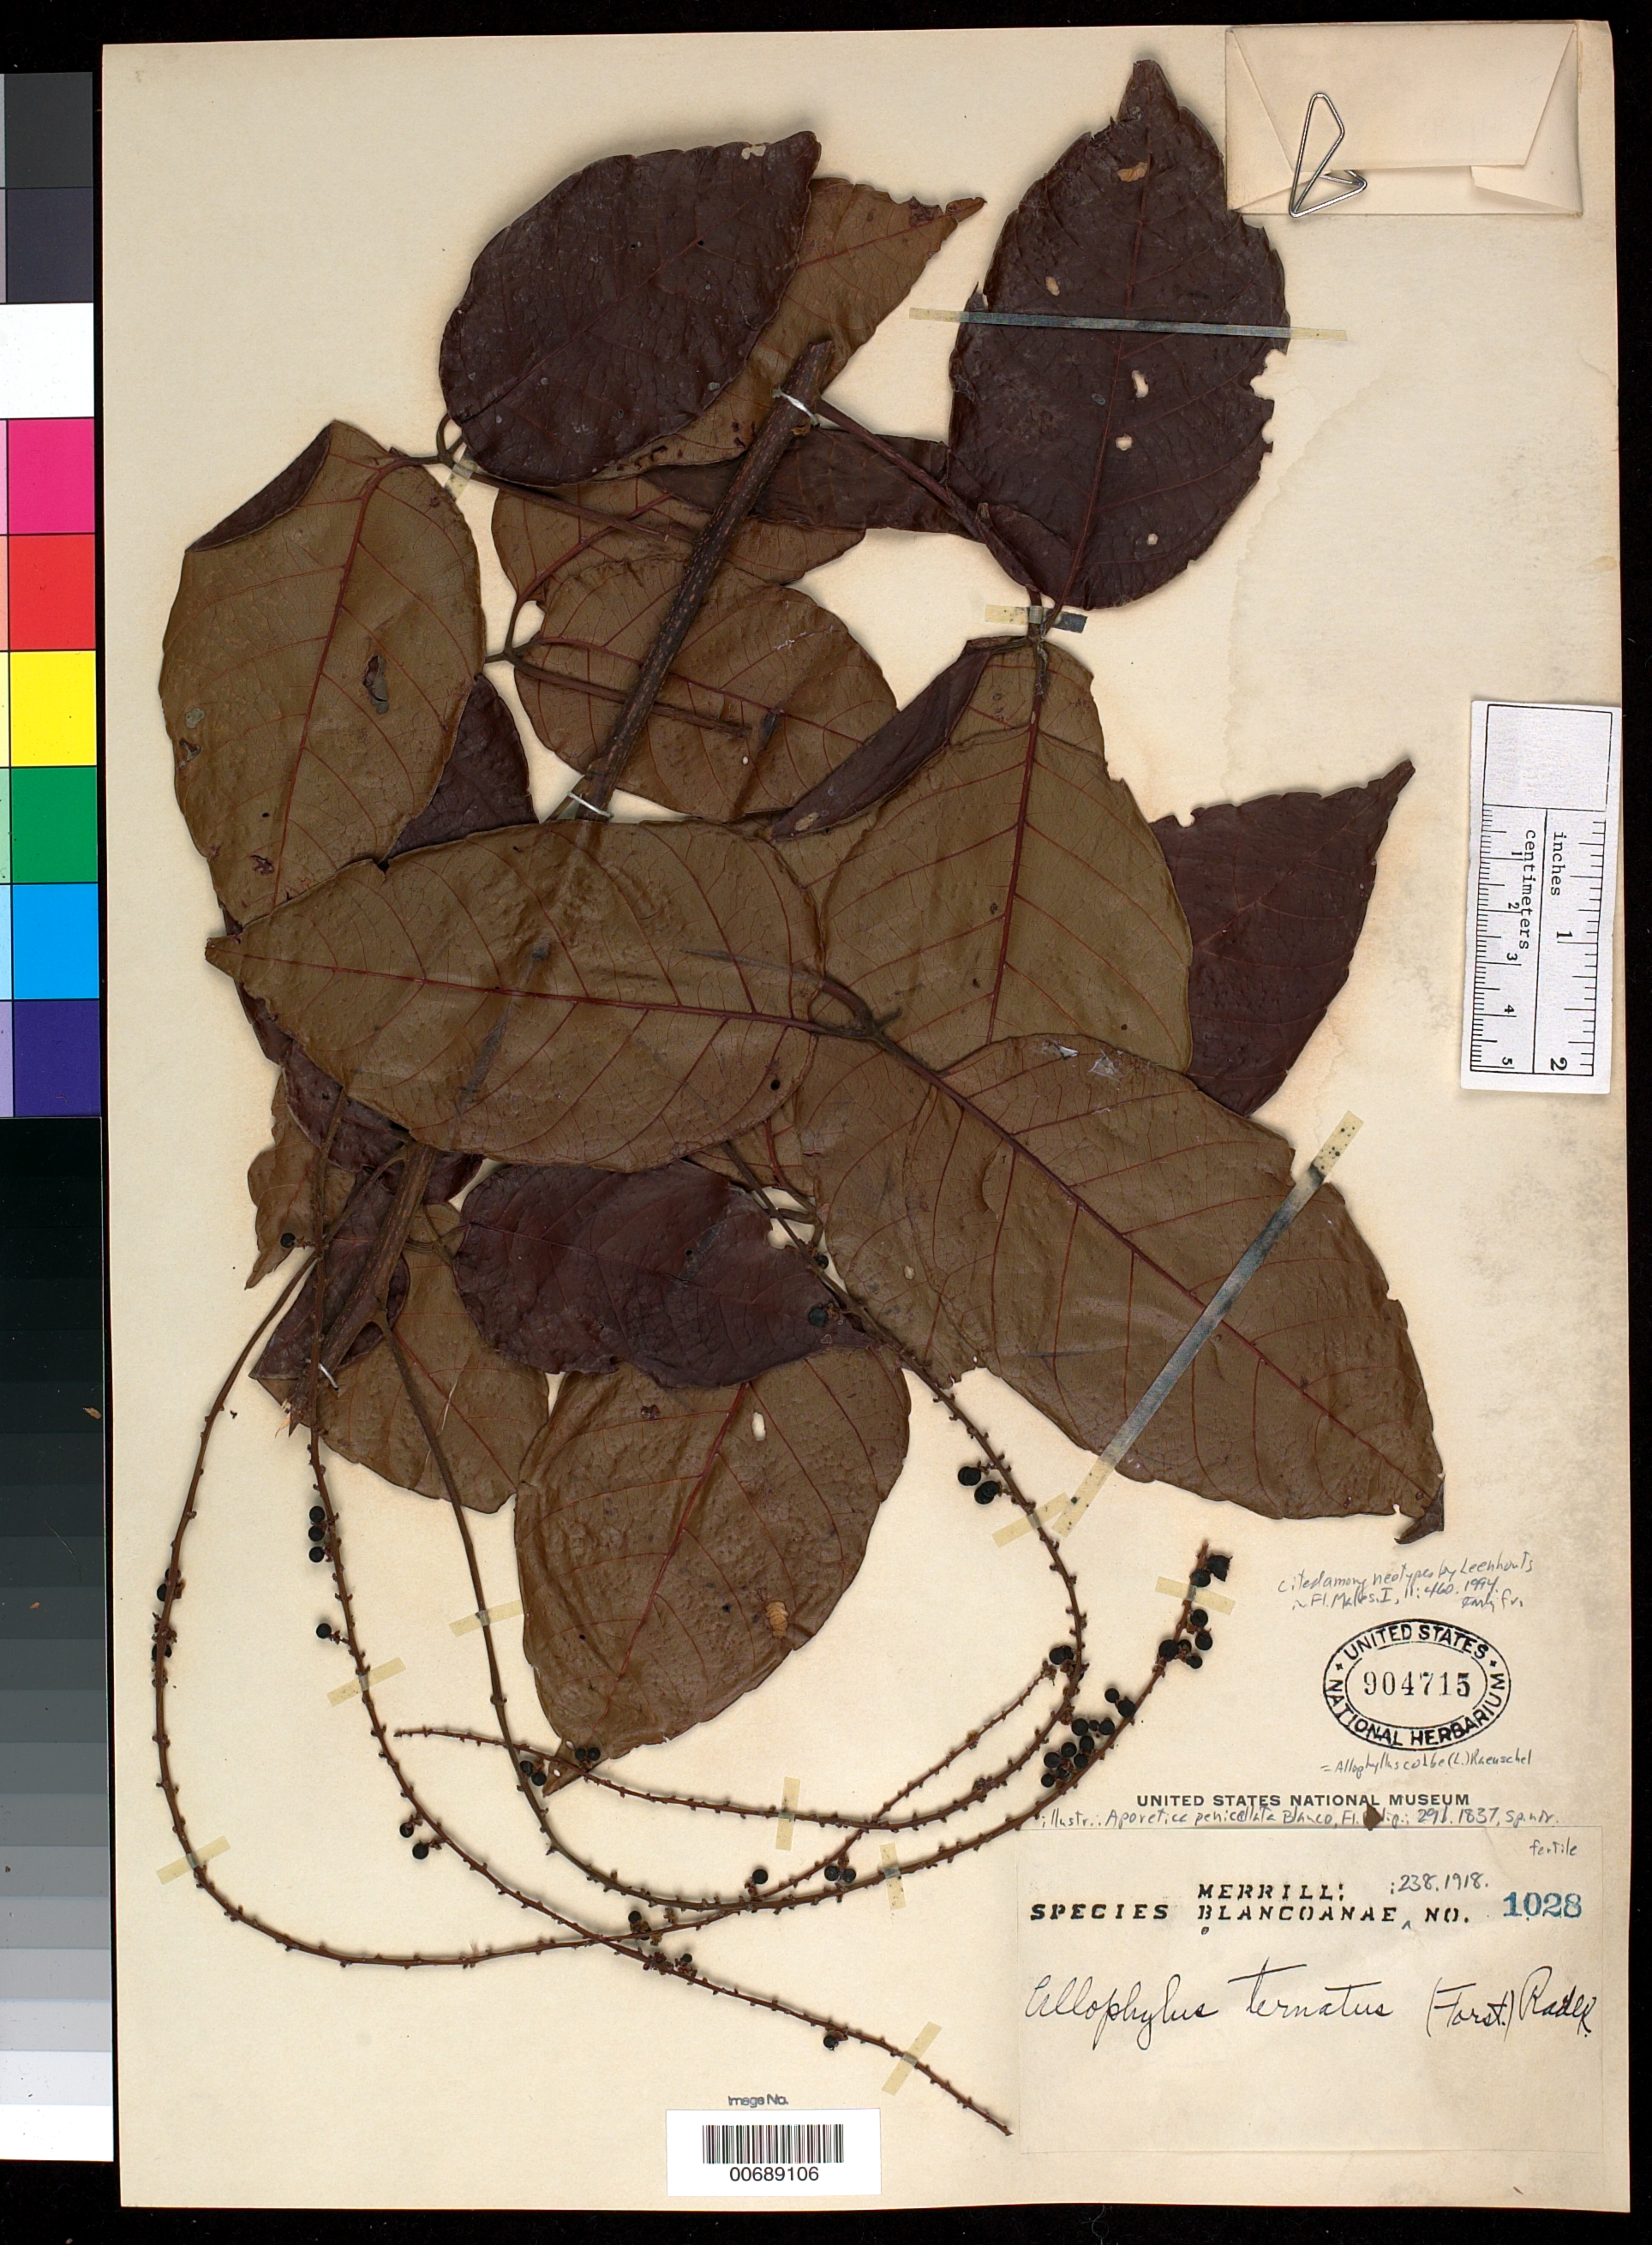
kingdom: Plantae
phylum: Tracheophyta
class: Magnoliopsida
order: Sapindales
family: Sapindaceae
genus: Allophylus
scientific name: Allophylus cobbe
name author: (L.) Forsyth f.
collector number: Sp. Blancoan. 1028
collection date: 1916-10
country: Philippines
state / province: Calabarzon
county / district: Quezon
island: Luzon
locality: Tayabas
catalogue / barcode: US 904715